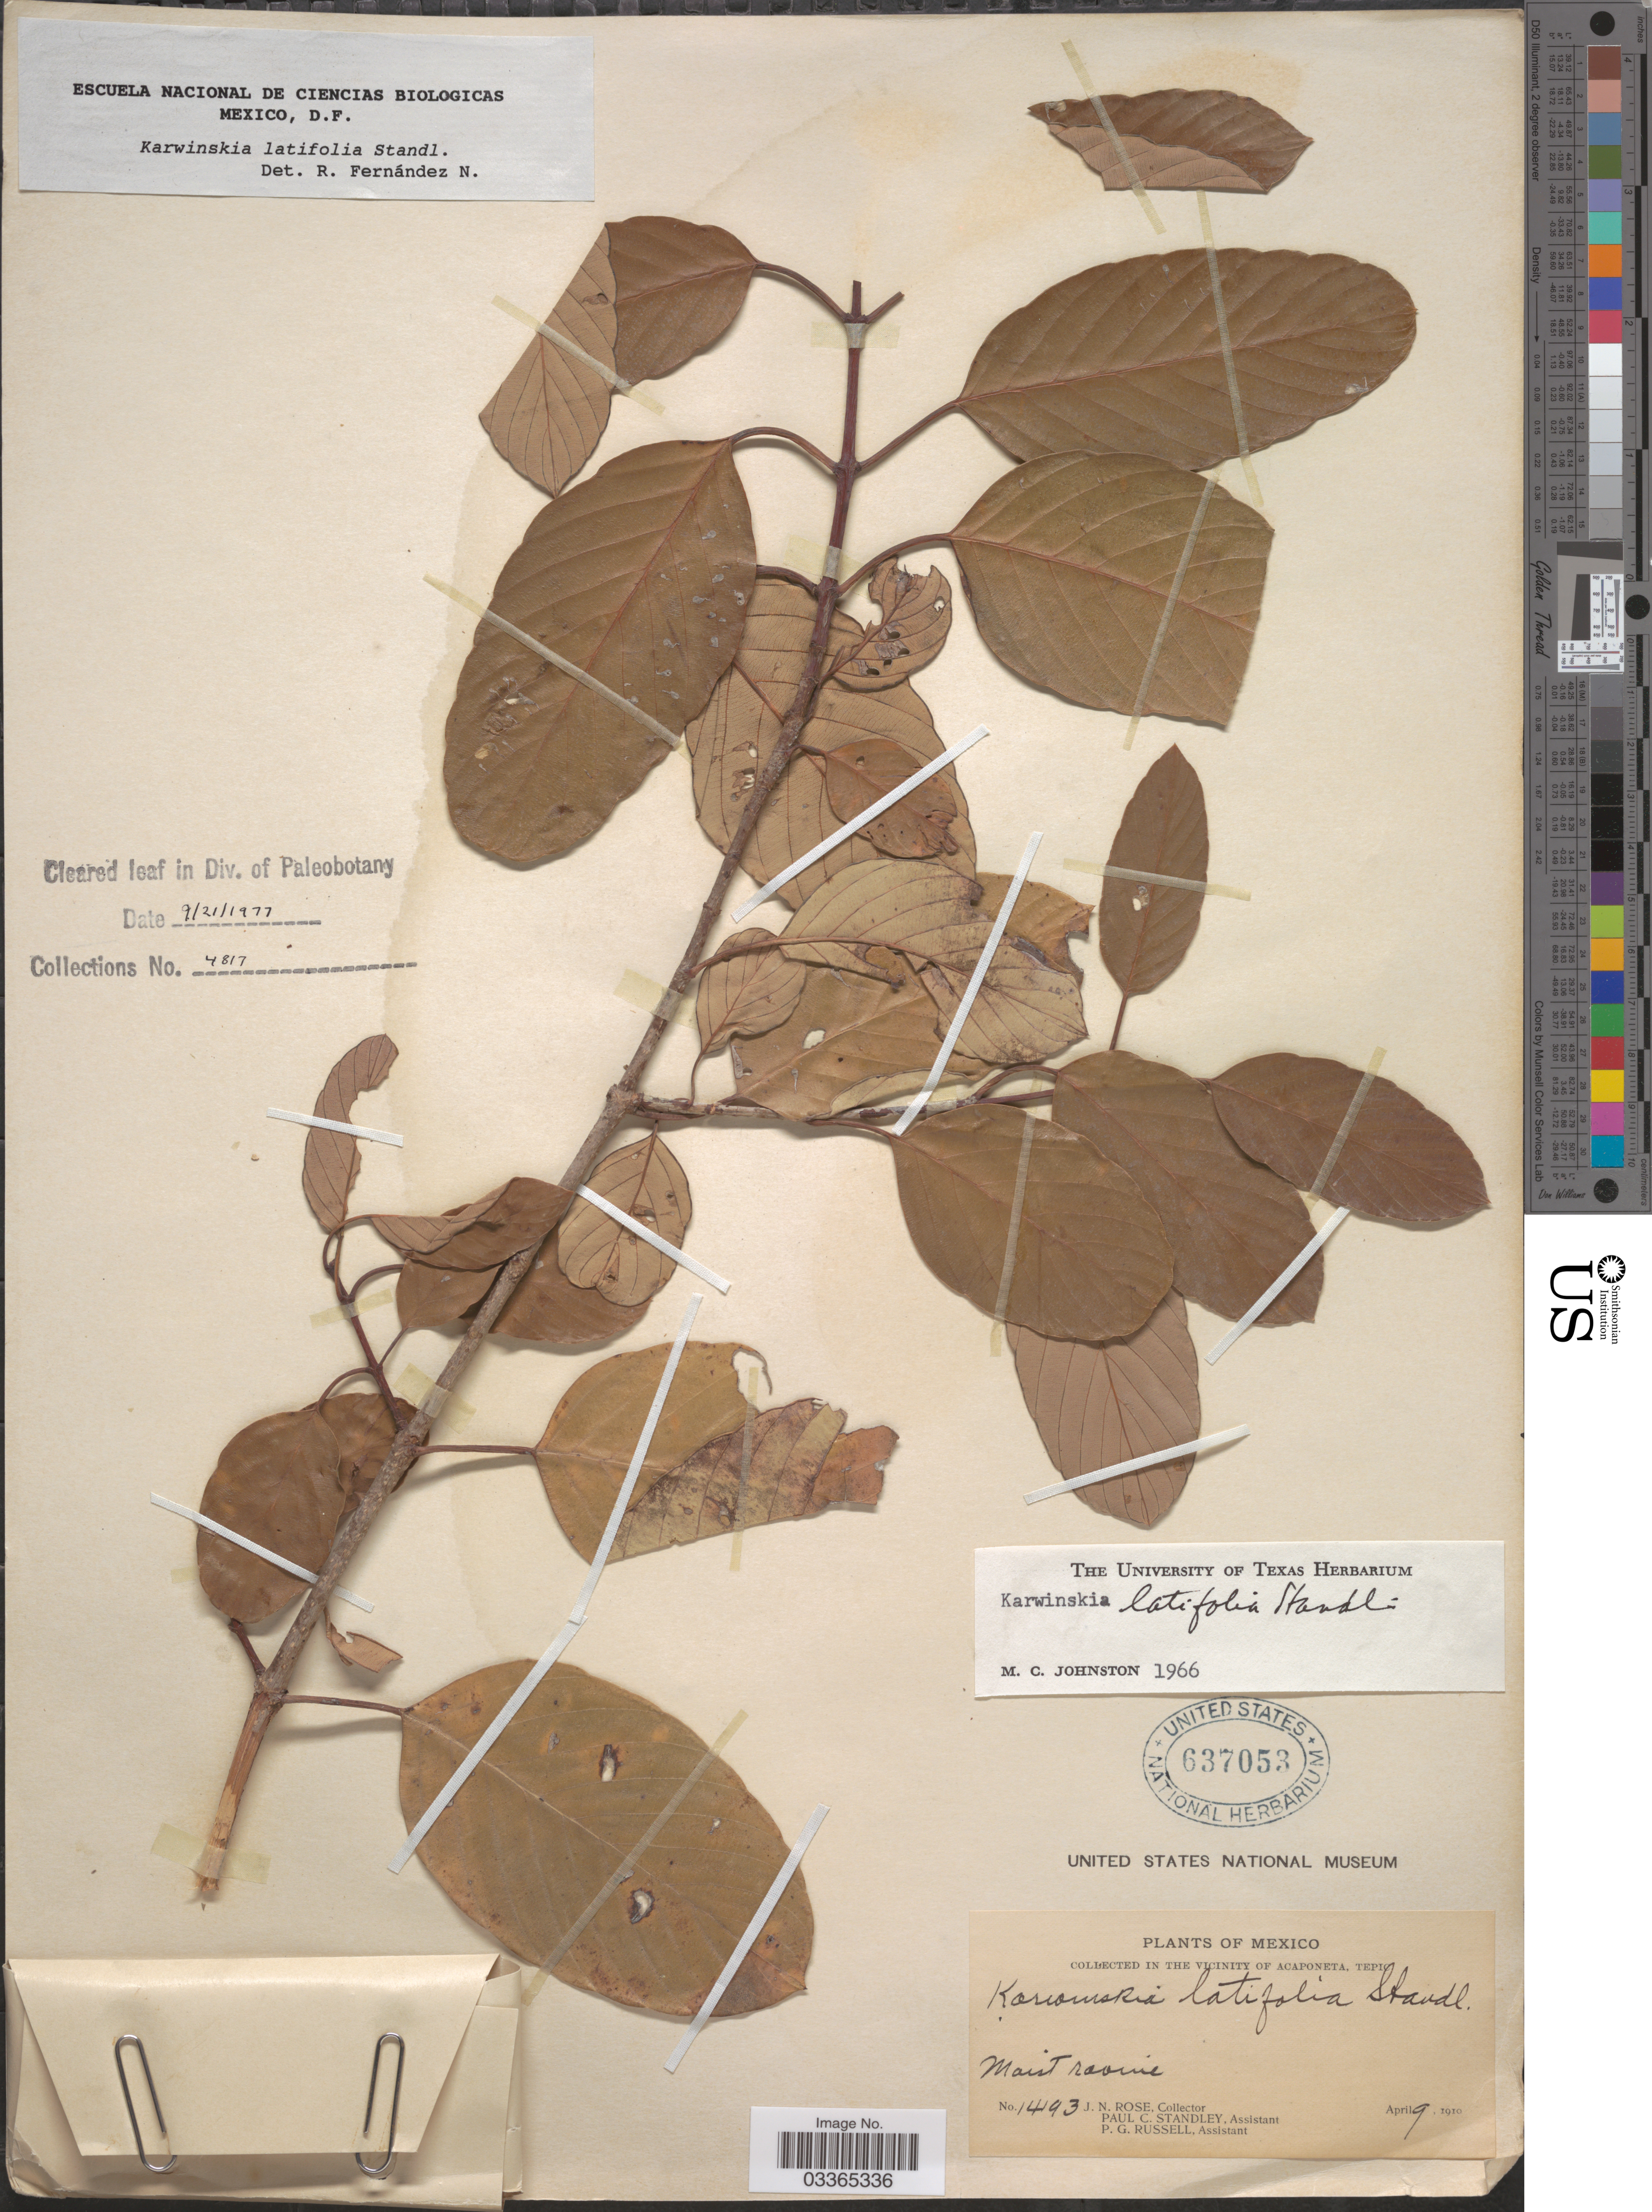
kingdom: Plantae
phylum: Tracheophyta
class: Magnoliopsida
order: Rosales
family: Rhamnaceae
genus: Karwinskia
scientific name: Karwinskia latifolia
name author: Standl.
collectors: J. N. Rose, P. C. Standley & P. G. Russell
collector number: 14193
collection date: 1910-04-09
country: Mexico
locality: In the vicinity of Acaponeta, Tepic.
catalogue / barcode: US 637053